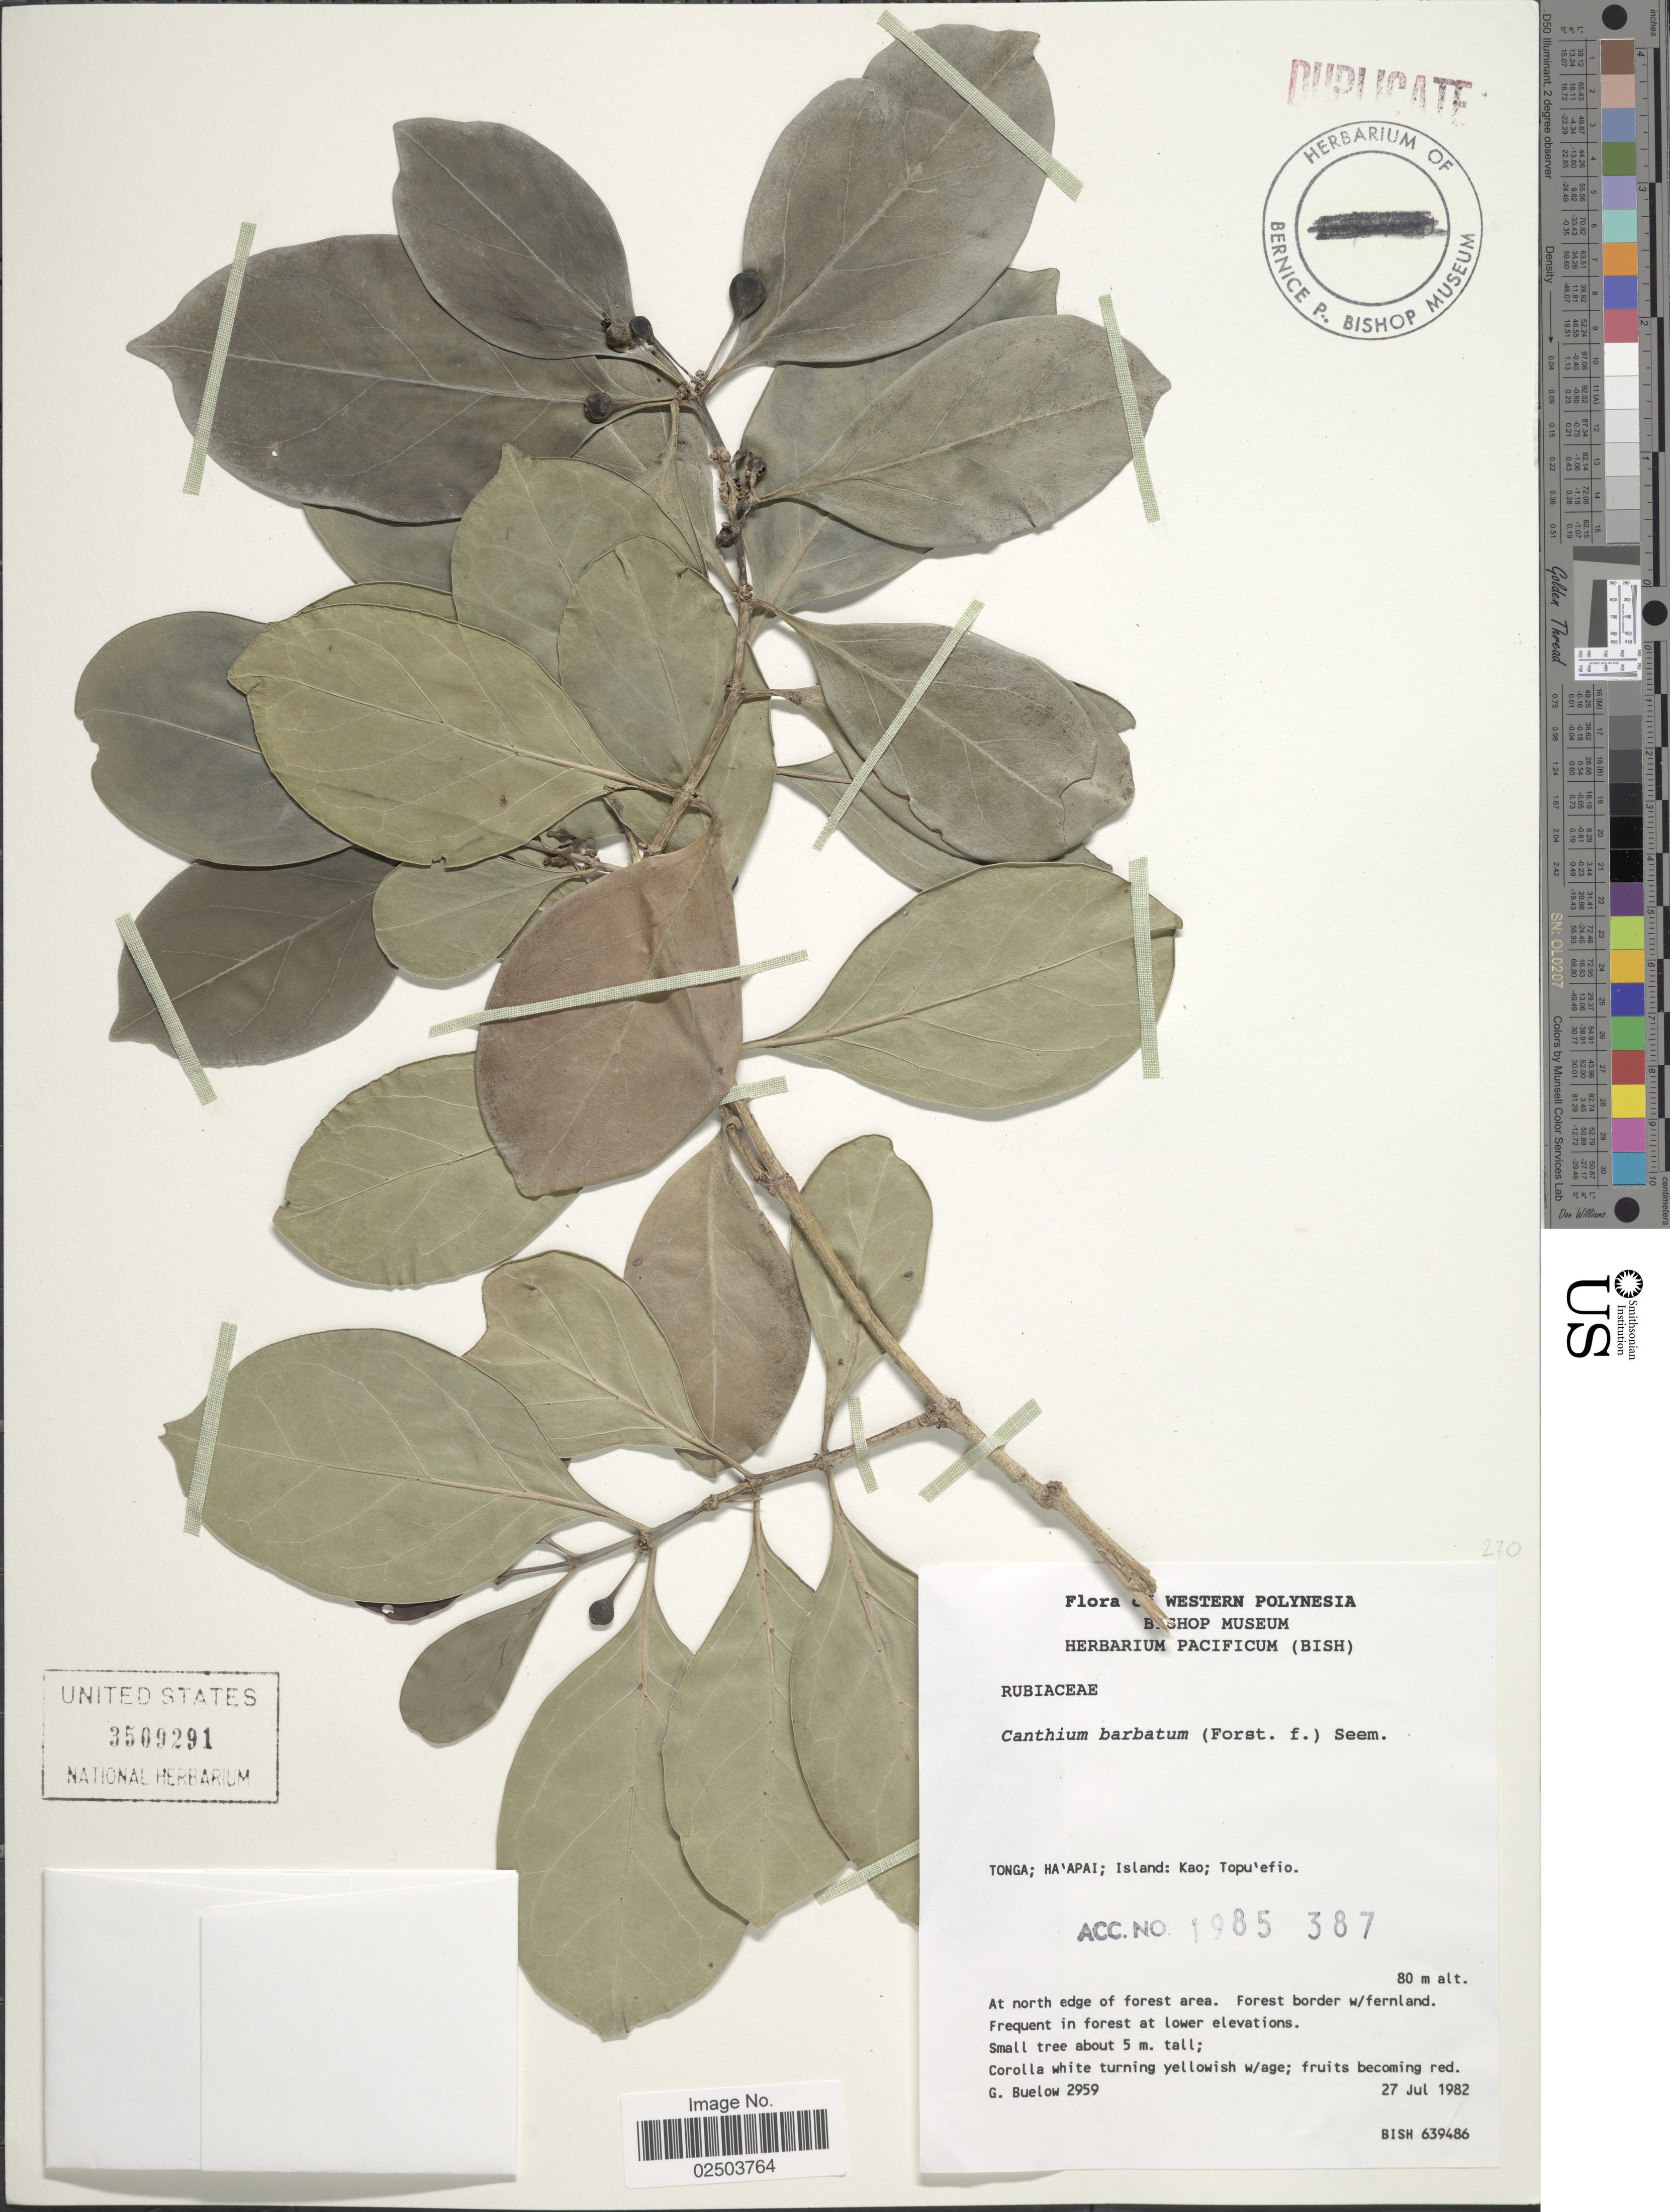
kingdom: Plantae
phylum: Tracheophyta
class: Magnoliopsida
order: Gentianales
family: Rubiaceae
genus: Canthium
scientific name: Canthium barbatum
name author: (G. Forst.) Seem.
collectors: G. Buelow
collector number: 2959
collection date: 1982-07-27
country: Tonga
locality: Western Polynesia. Ha'Apai; Island: Kao; Topu'efio. At north edge of forest area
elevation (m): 80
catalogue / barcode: US 3509291